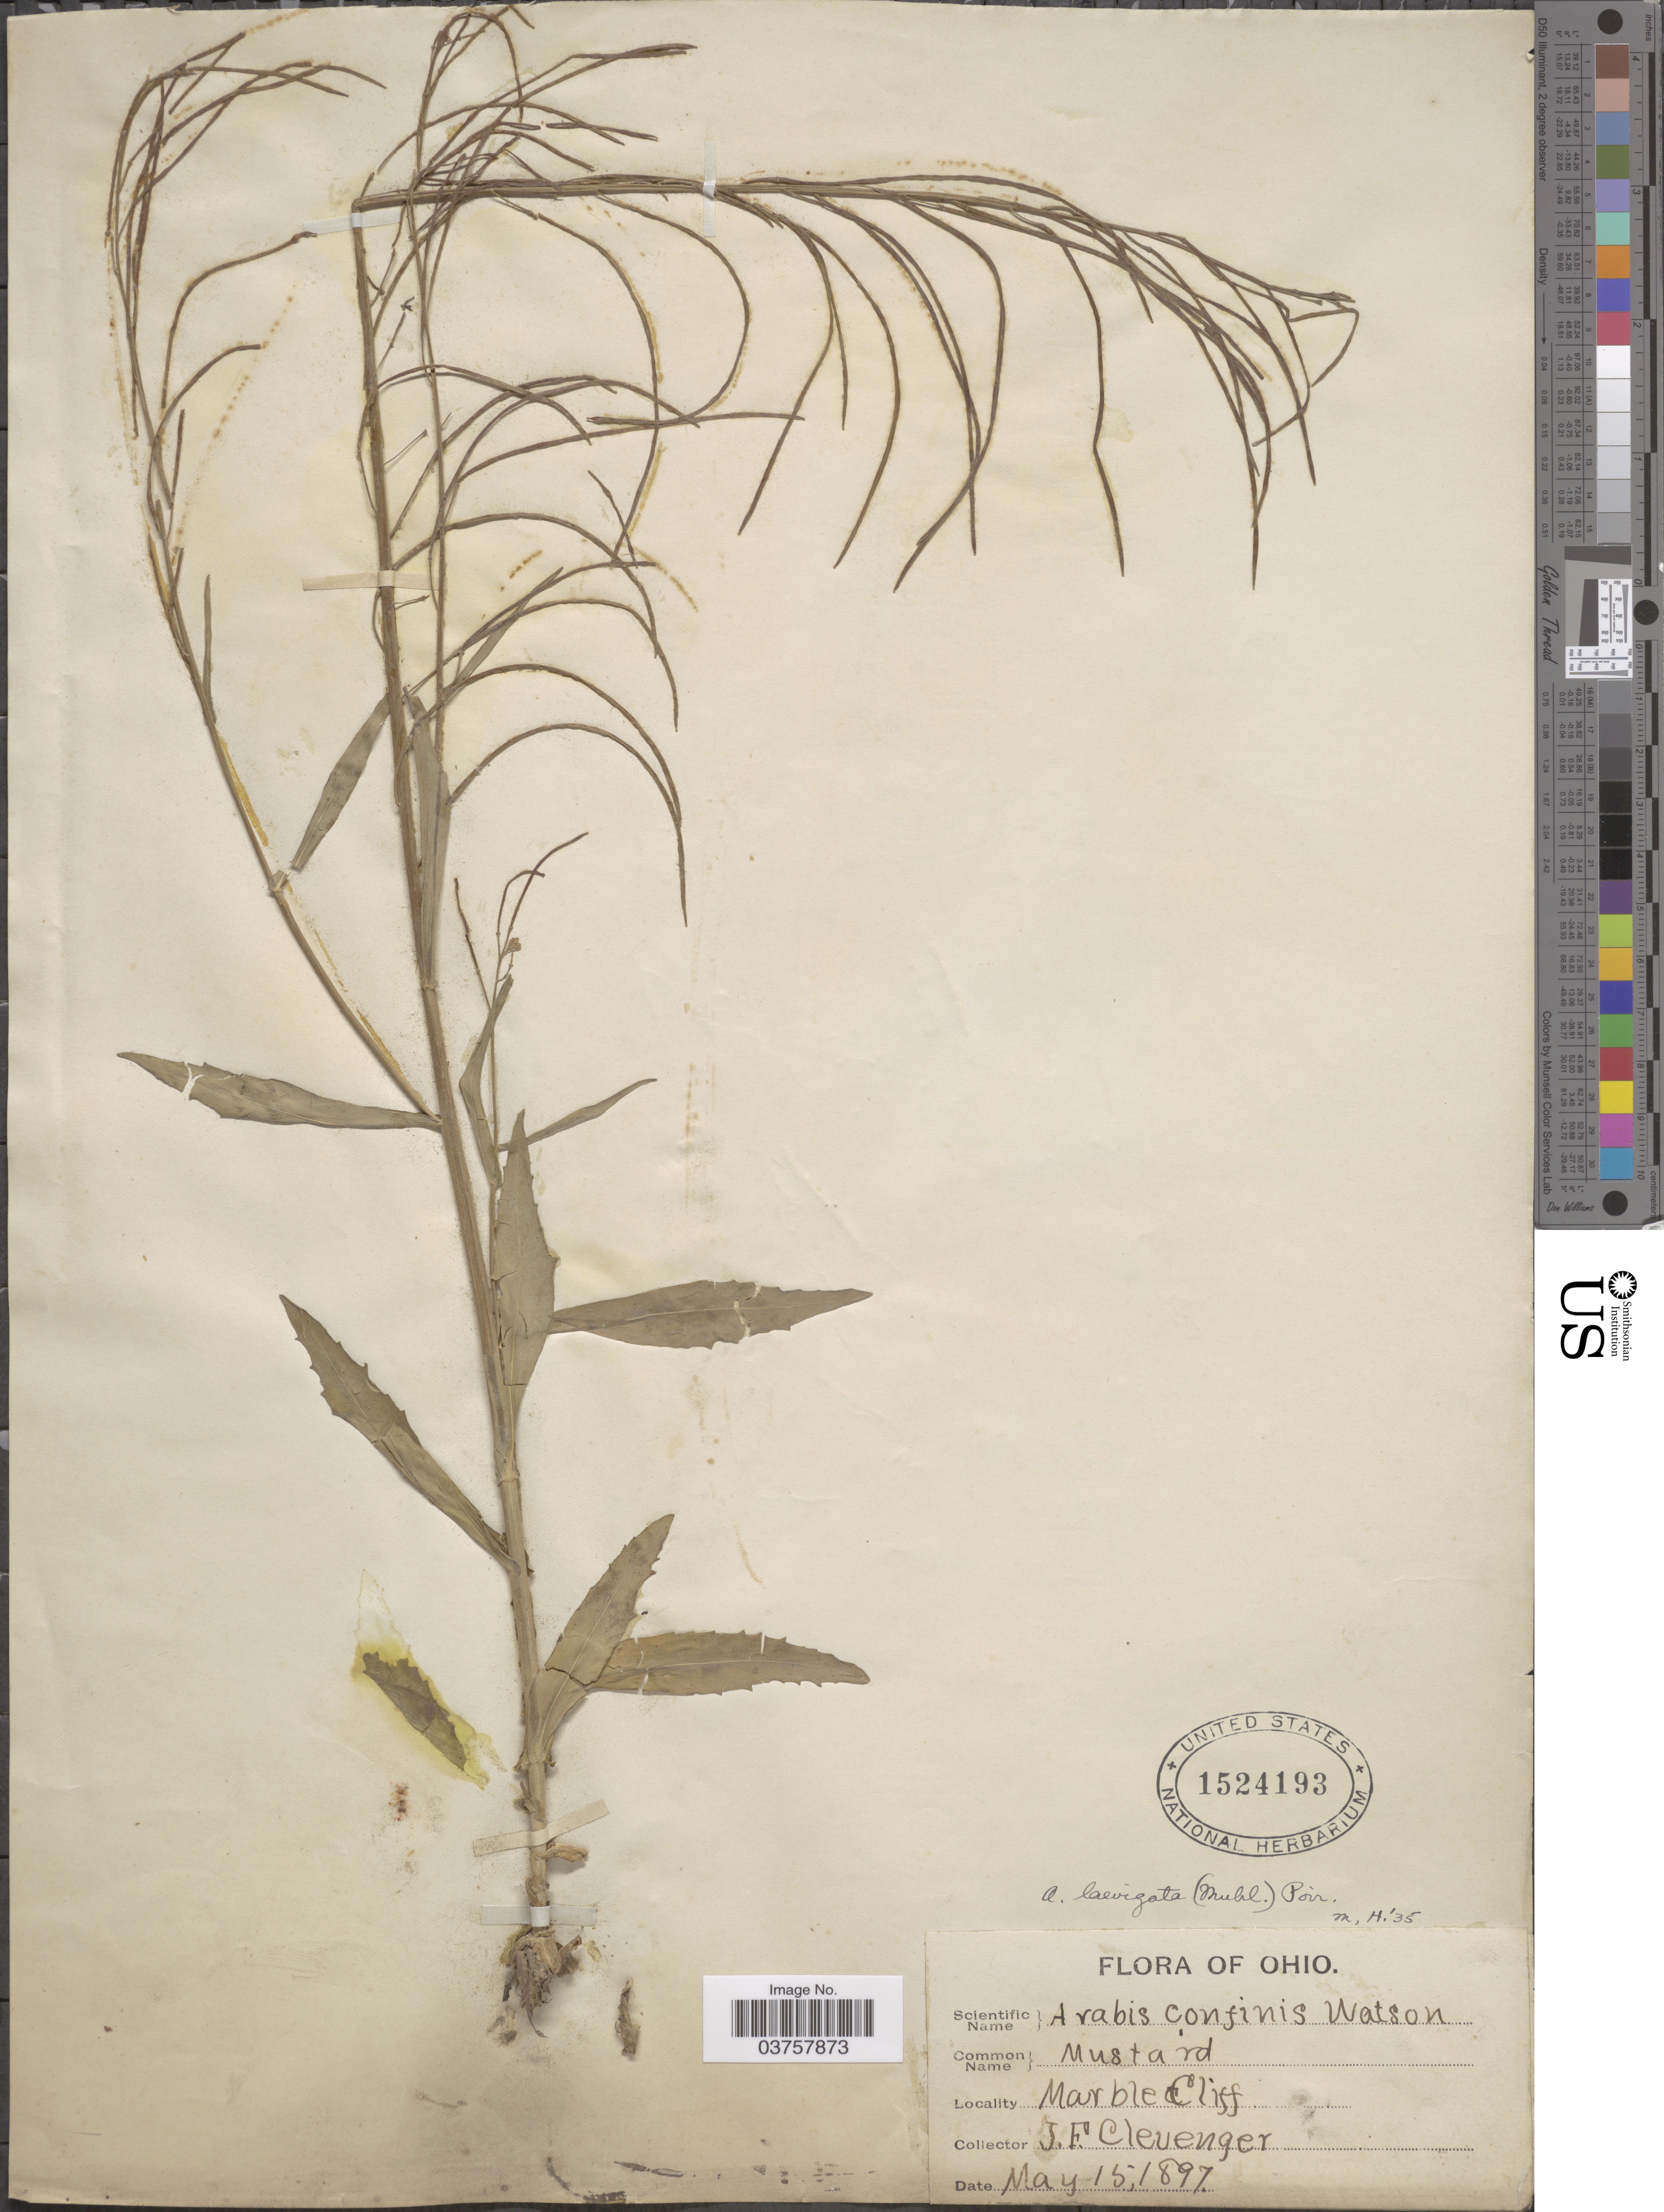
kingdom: Plantae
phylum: Tracheophyta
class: Magnoliopsida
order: Brassicales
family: Brassicaceae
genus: Arabis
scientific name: Arabis laevigata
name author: (Muhl. ex Willd.) Poir.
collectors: J. F. Clevenger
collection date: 1897-05-15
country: United States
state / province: Ohio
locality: Marble Cliff.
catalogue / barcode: US 1524193